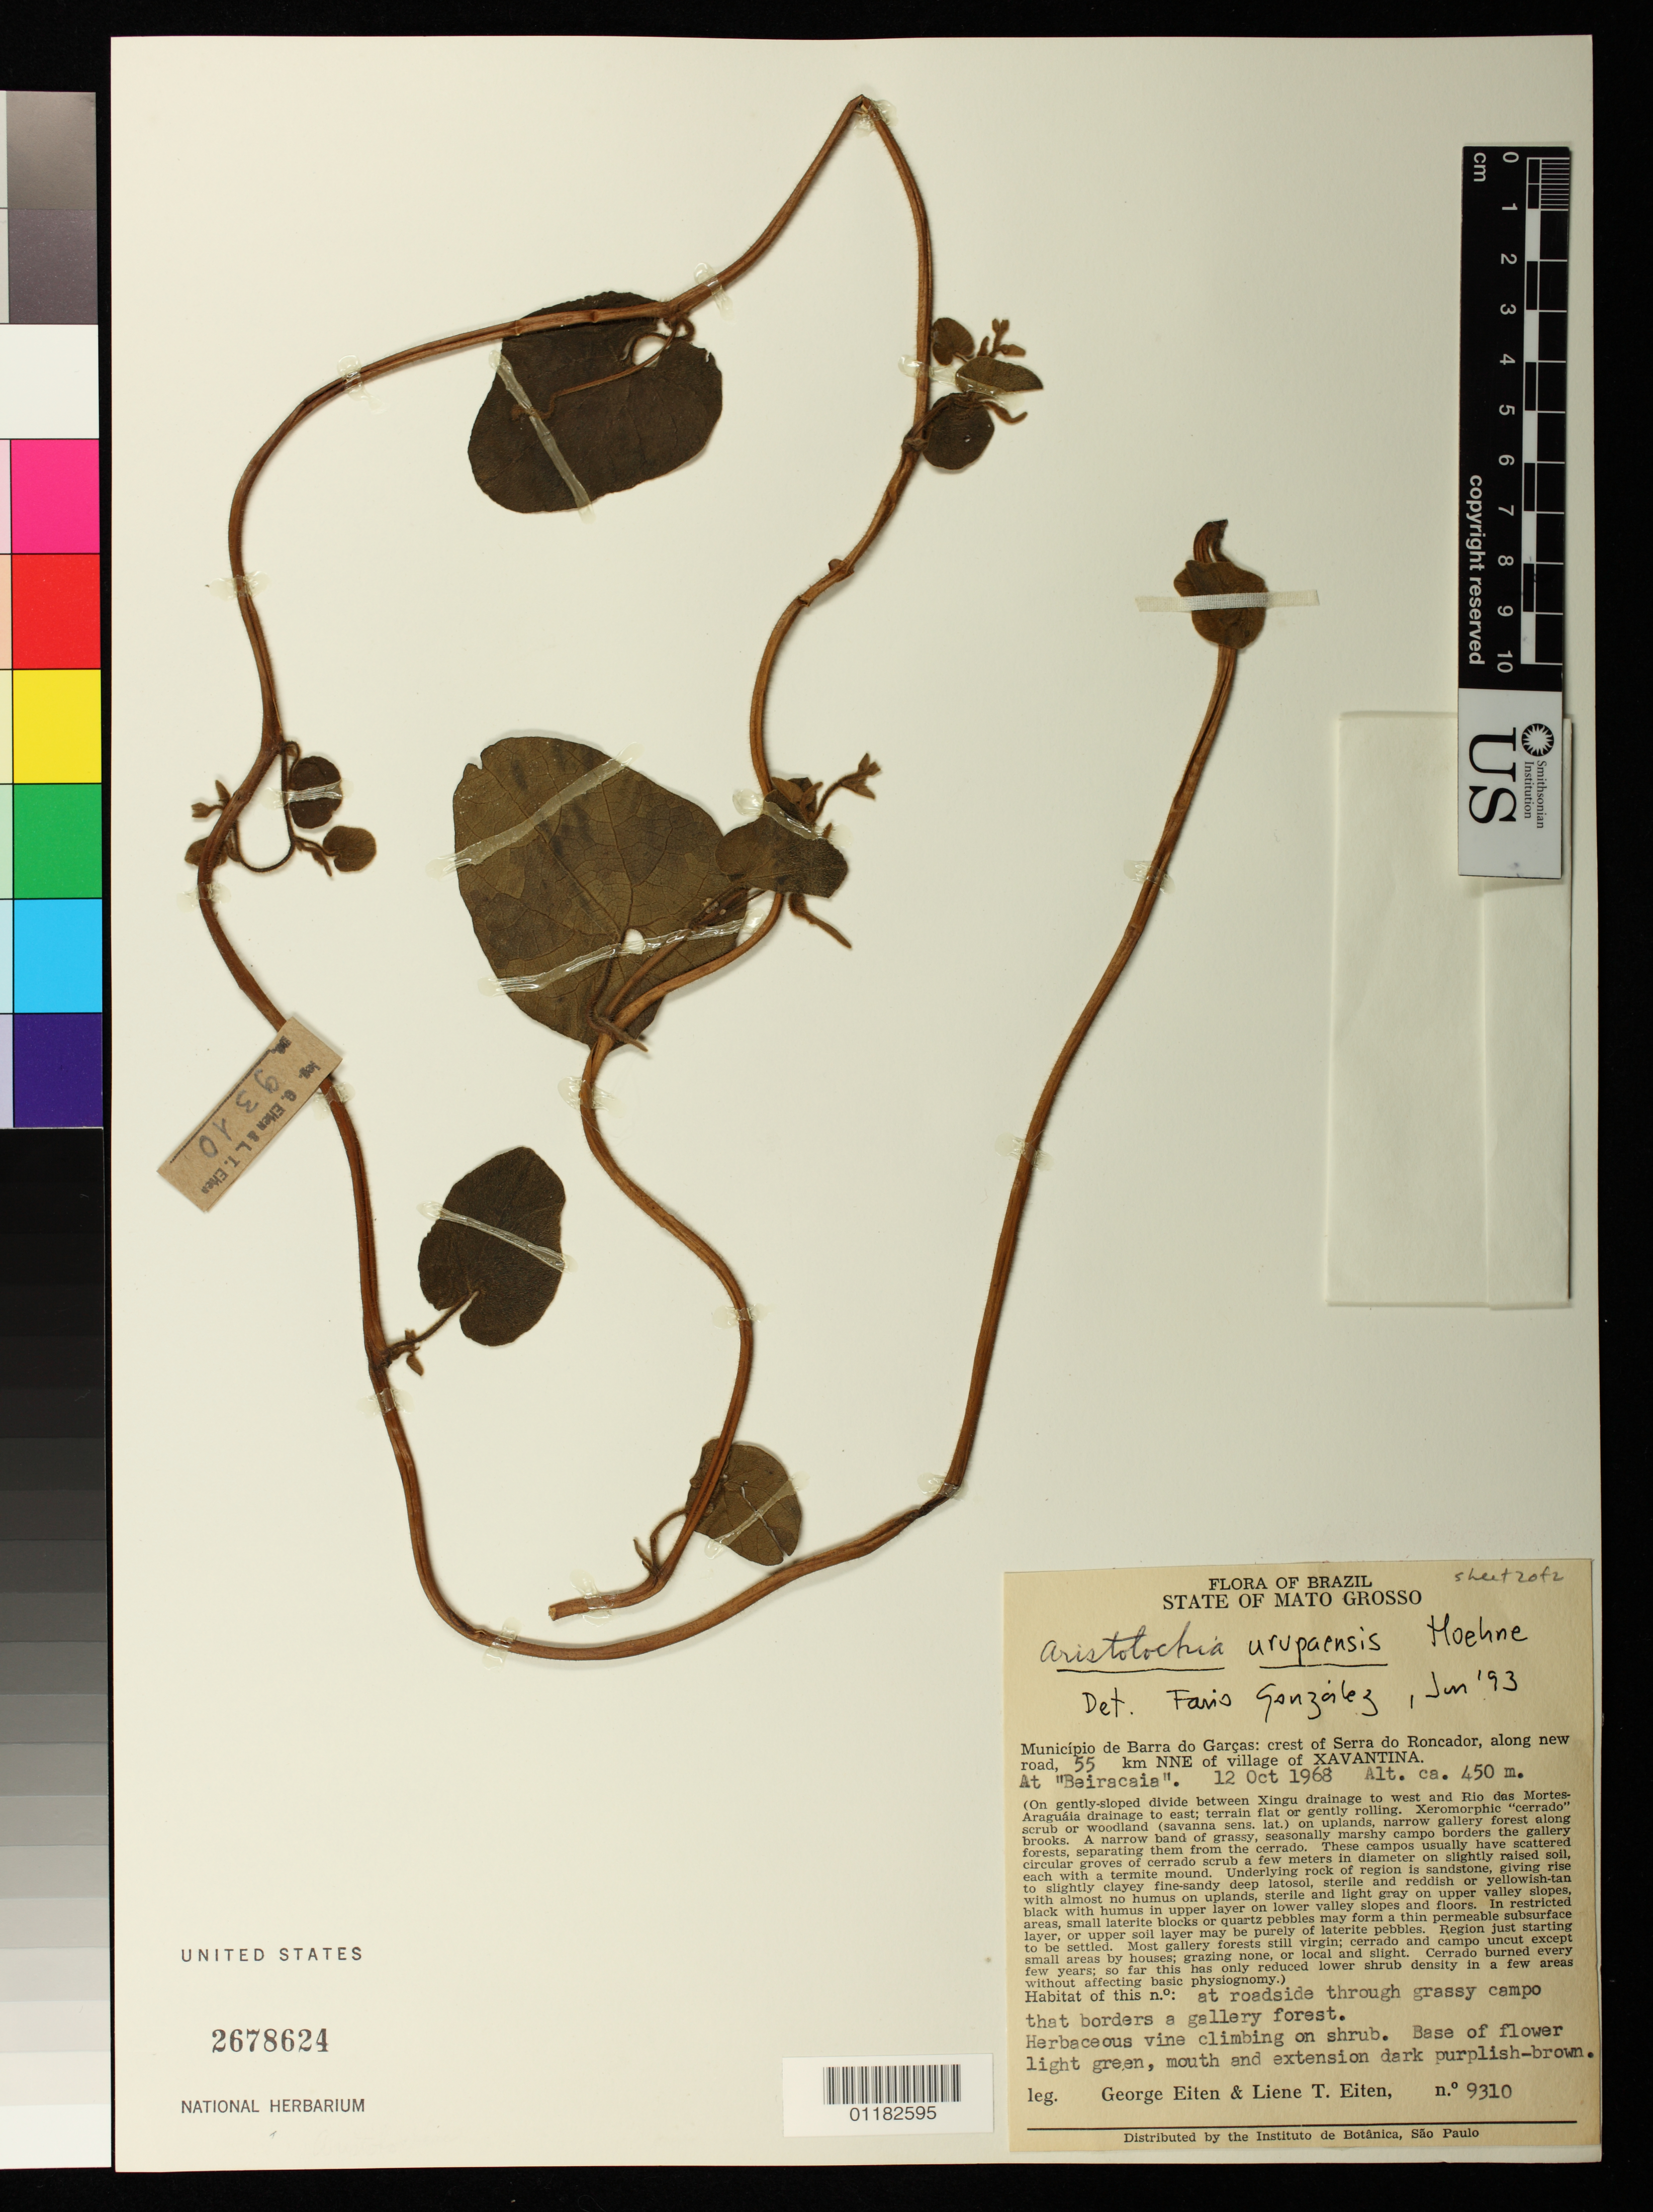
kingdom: Plantae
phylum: Tracheophyta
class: Magnoliopsida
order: Piperales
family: Aristolochiaceae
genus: Aristolochia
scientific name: Aristolochia urupaensis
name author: Hoehne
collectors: G. Eiten & L. T. Eiten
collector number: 9310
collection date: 1968-10-12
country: Brazil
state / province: Mato Grosso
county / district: Barra do Garças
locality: Municipio de Barra do Garças: crest of Serra do Roncador, along new road, 55 km NNE of village of Xavantina. At "Beiracaia." Habitat of this no.: at roadside through grassy campo that borders a gallery forest.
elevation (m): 450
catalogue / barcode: US 2678624